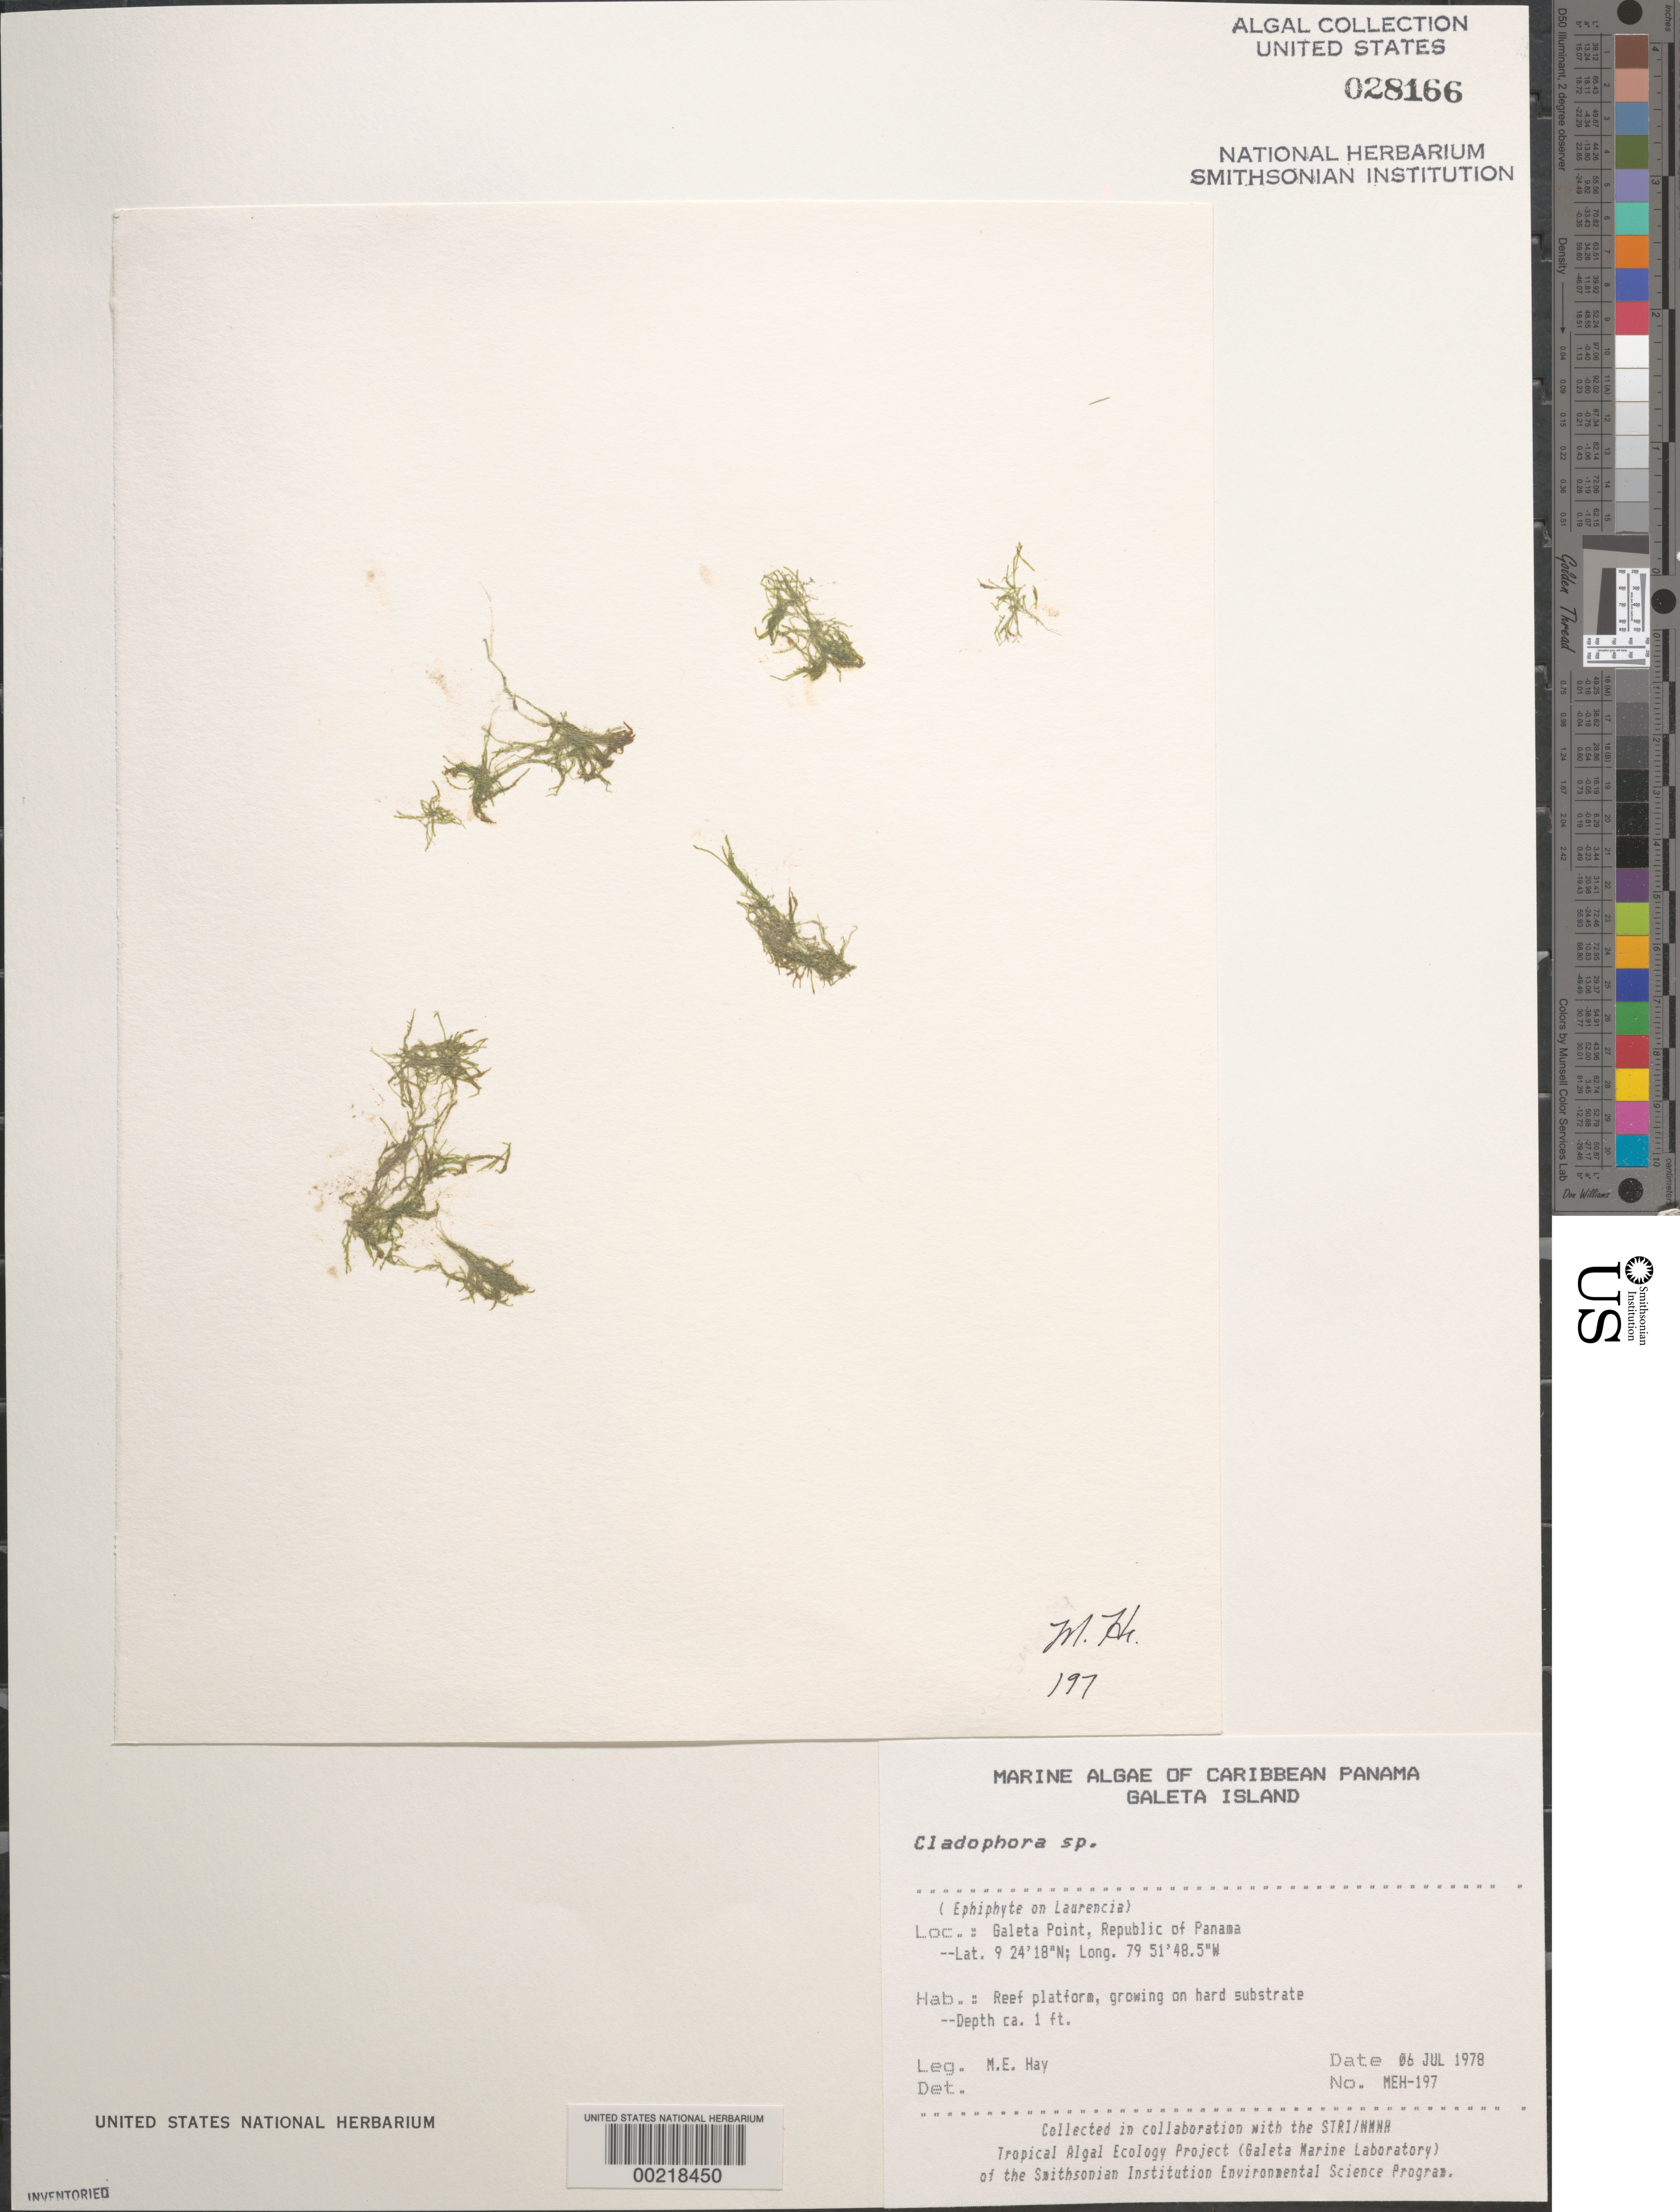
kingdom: Plantae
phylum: Chlorophyta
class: Ulvophyceae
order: Cladophorales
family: Cladophoraceae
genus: Cladophora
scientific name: Cladophora sp.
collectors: M. E. Hay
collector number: MEH-197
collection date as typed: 06 Jul 1978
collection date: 1978-07-06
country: Panama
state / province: Colón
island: Galeta Island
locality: Galeta Point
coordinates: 9 24' 18" N, 79 51' 48.5" W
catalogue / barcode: US 28166